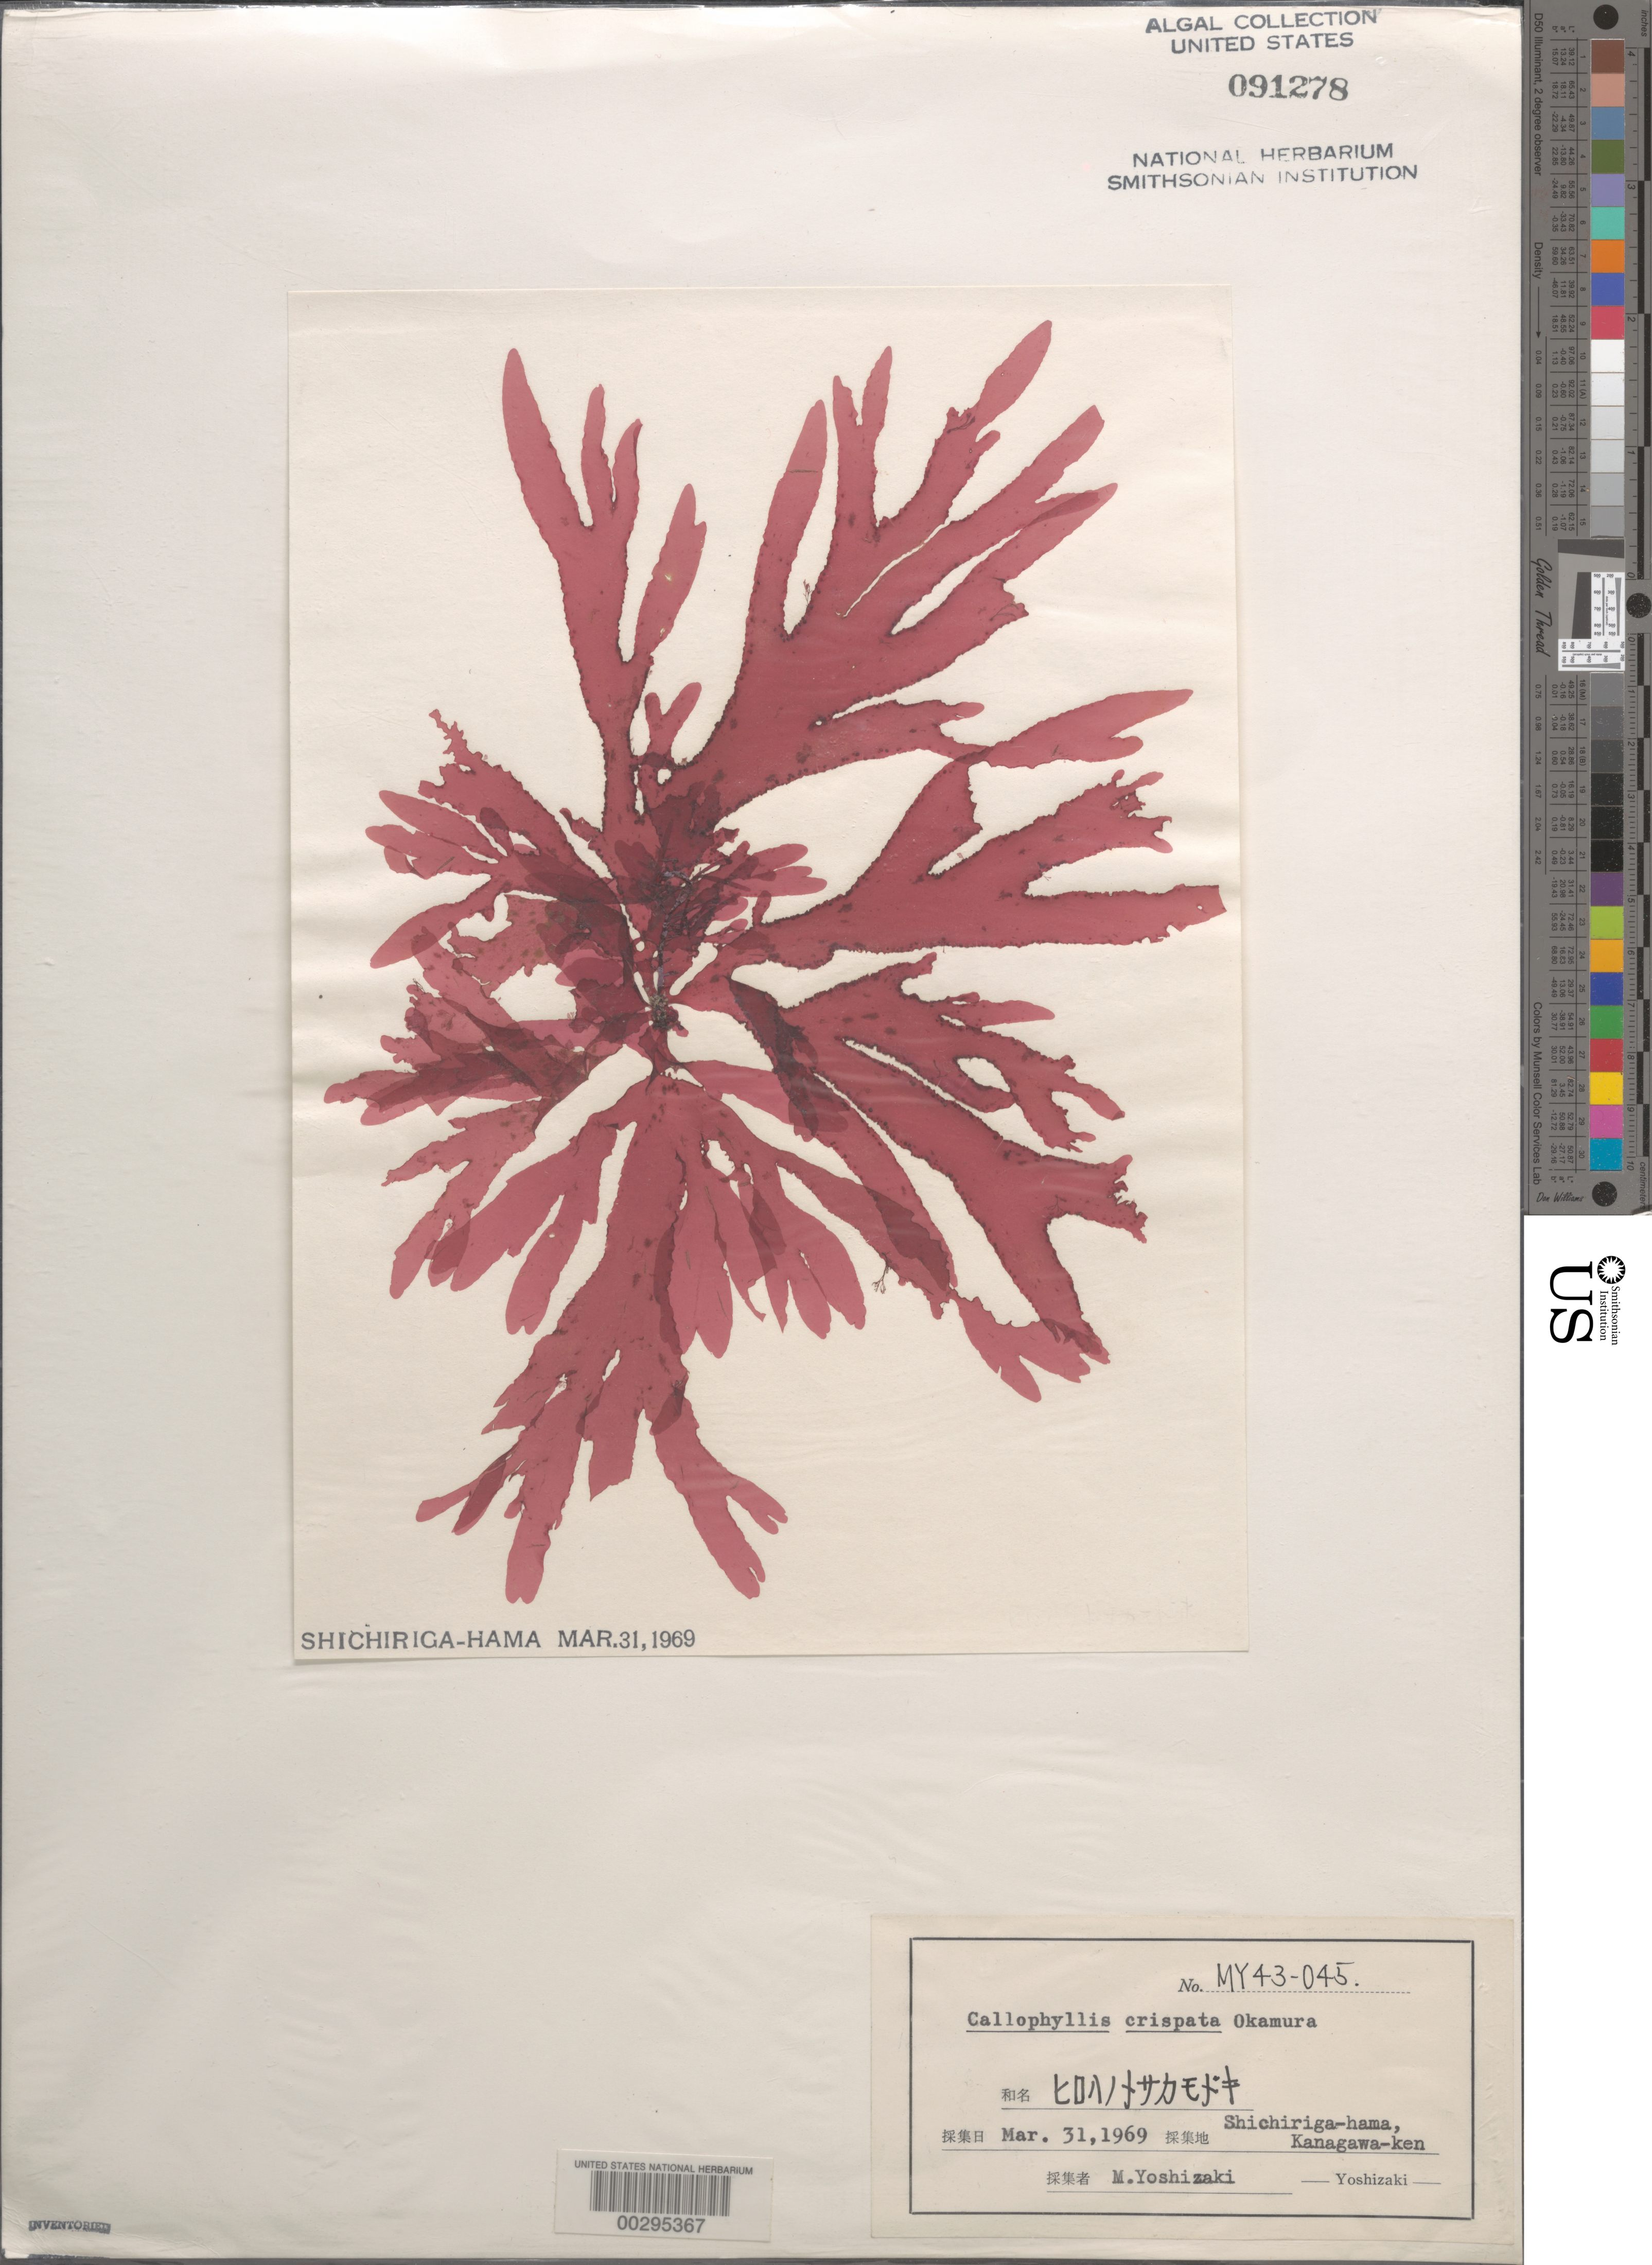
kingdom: Plantae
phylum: Rhodophyta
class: Florideophyceae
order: Gigartinales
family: Kallymeniaceae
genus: Callophyllis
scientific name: Callophyllis crispata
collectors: M. Yoshizaki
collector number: My 43-045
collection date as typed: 31 Mar 1969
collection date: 1969-03-31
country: Japan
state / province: Kanagawa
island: Honshu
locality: Shichiriga-hama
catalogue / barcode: US 91278